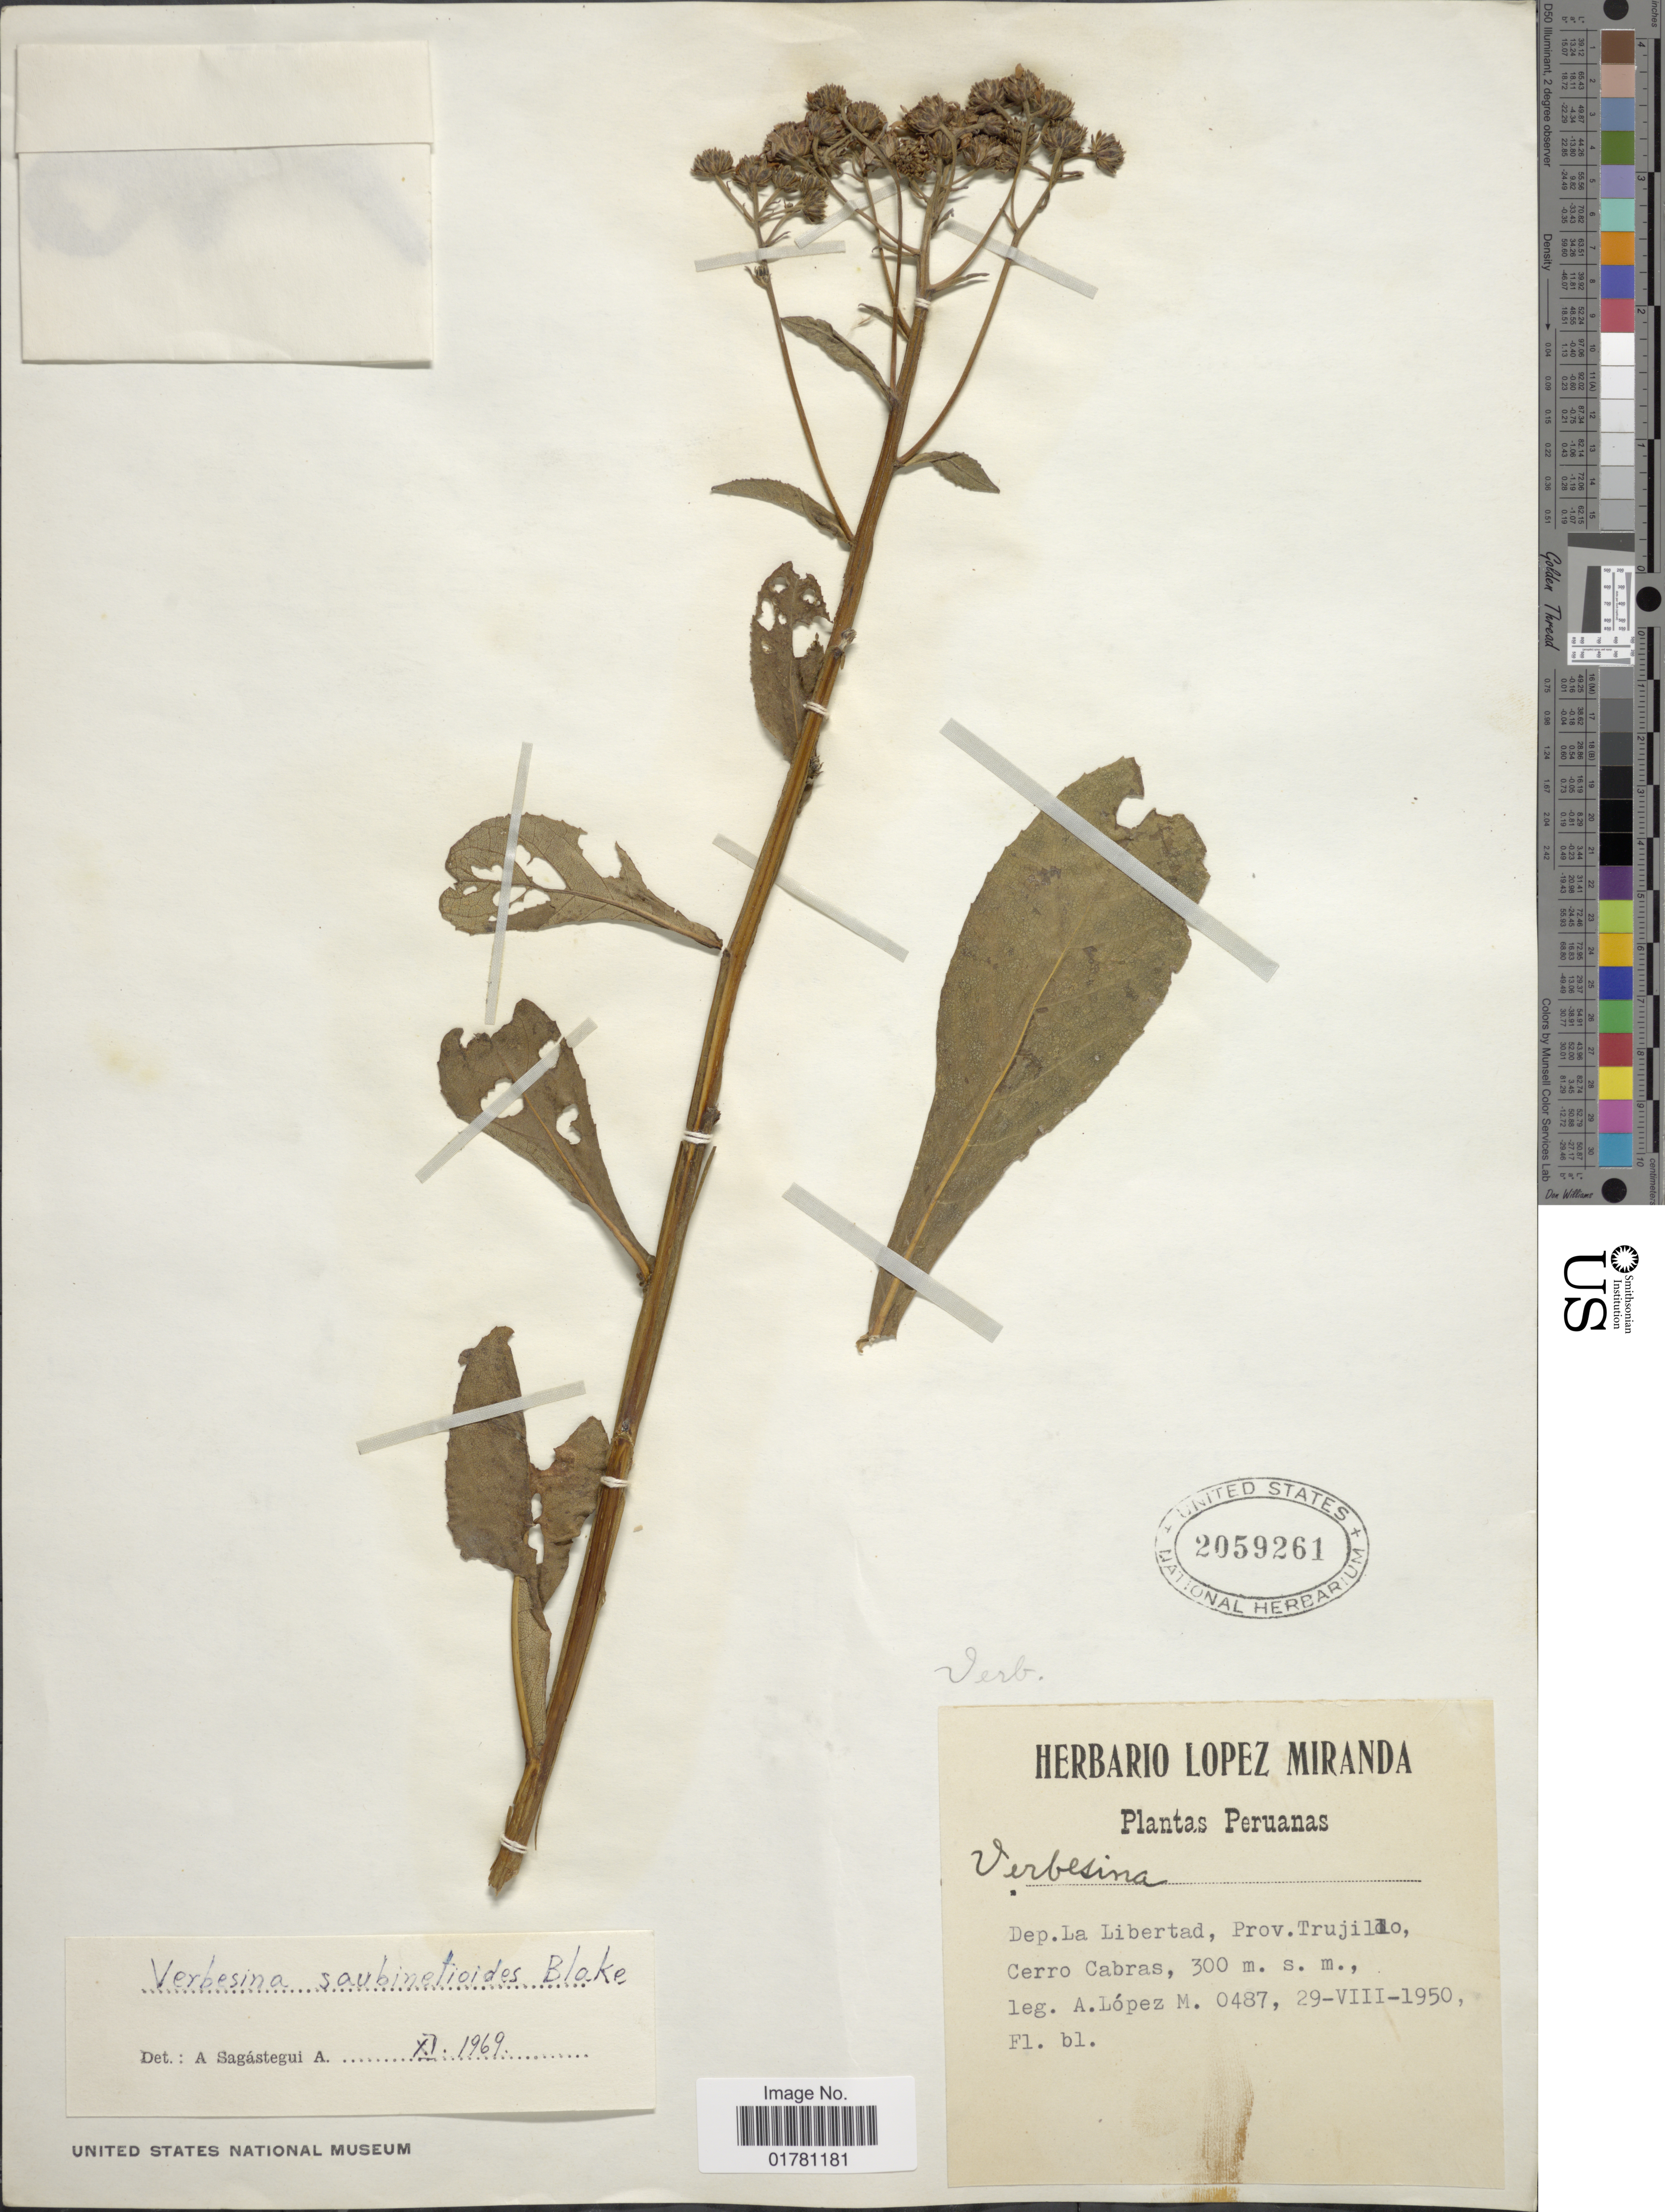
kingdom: Plantae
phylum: Tracheophyta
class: Magnoliopsida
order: Asterales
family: Asteraceae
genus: Verbesina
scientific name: Verbesina saubinetioides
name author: S.F. Blake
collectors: A. López M.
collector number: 0487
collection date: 1950-08-29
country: Peru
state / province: La Libertad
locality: Dep. La Libertad, Prov. Trujillo, Cerro Cabras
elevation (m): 300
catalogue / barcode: US 2059261